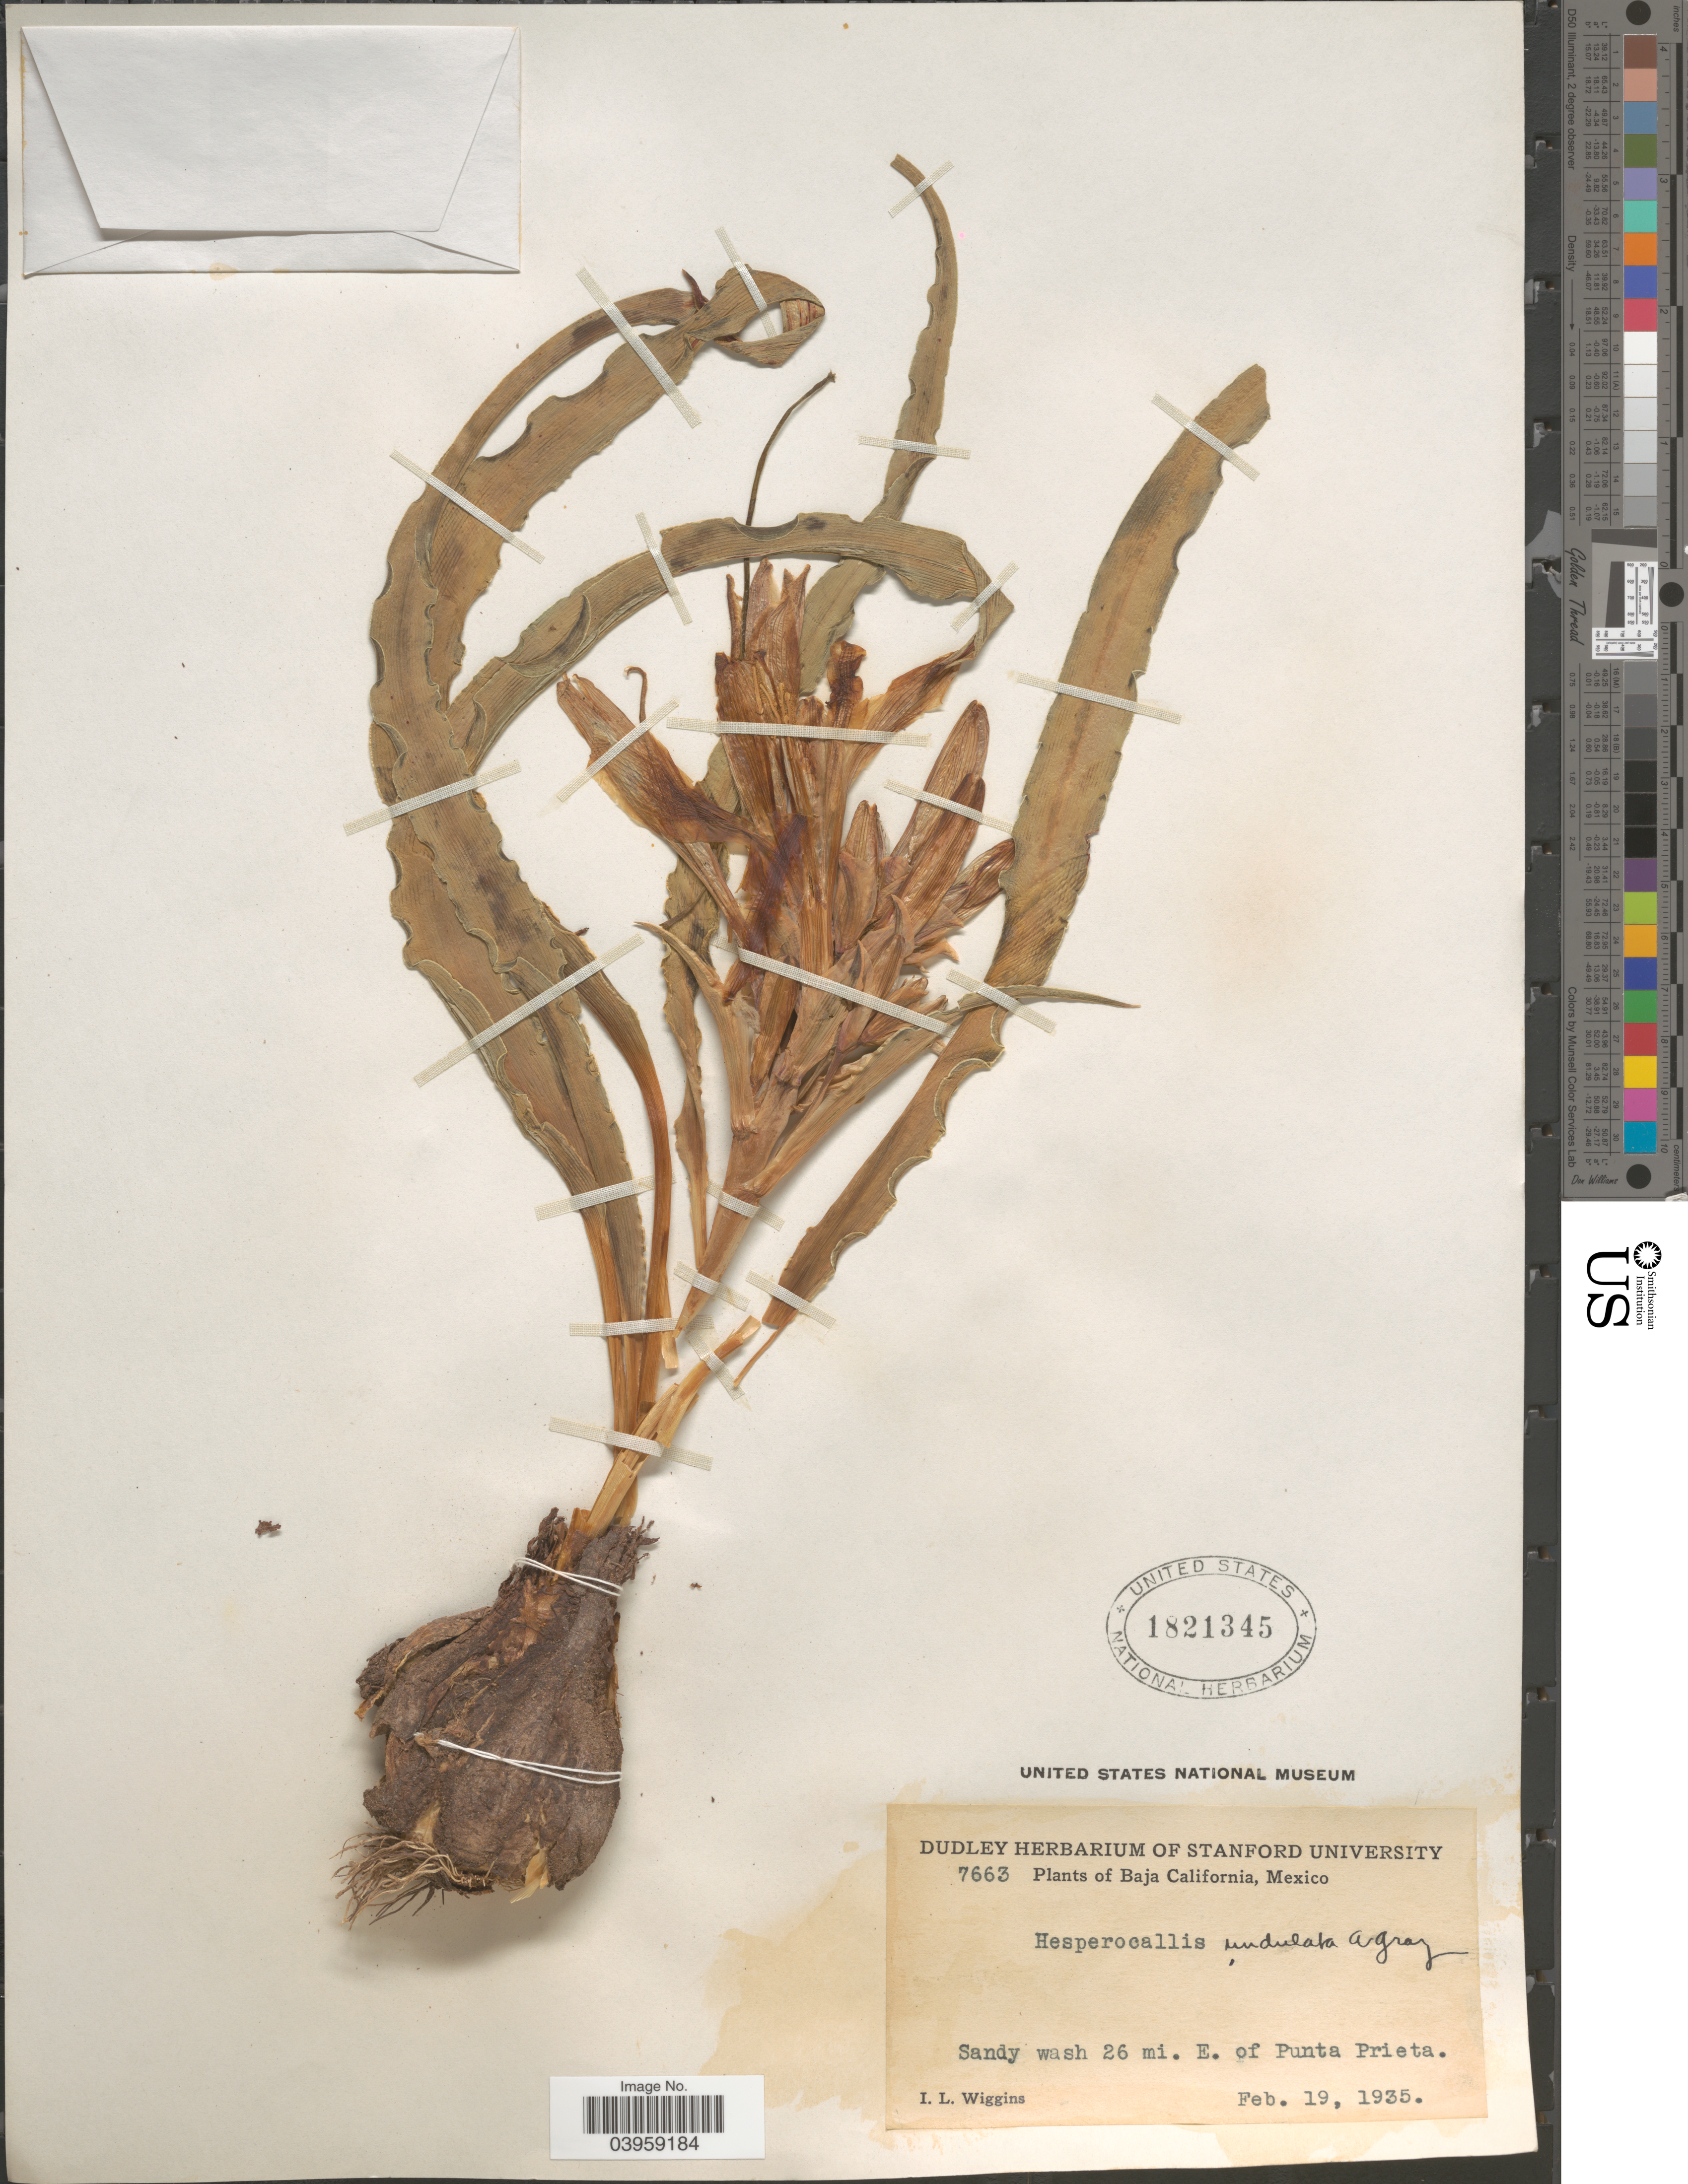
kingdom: Plantae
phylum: Tracheophyta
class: Liliopsida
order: Asparagales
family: Asparagaceae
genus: Hesperocallis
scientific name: Hesperocallis undulata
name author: A. Gray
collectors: I. L. Wiggins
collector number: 7663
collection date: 1935-02-19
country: Mexico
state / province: Baja California Norte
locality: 26 mi. E. of Punta Prieta.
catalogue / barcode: US 1821345